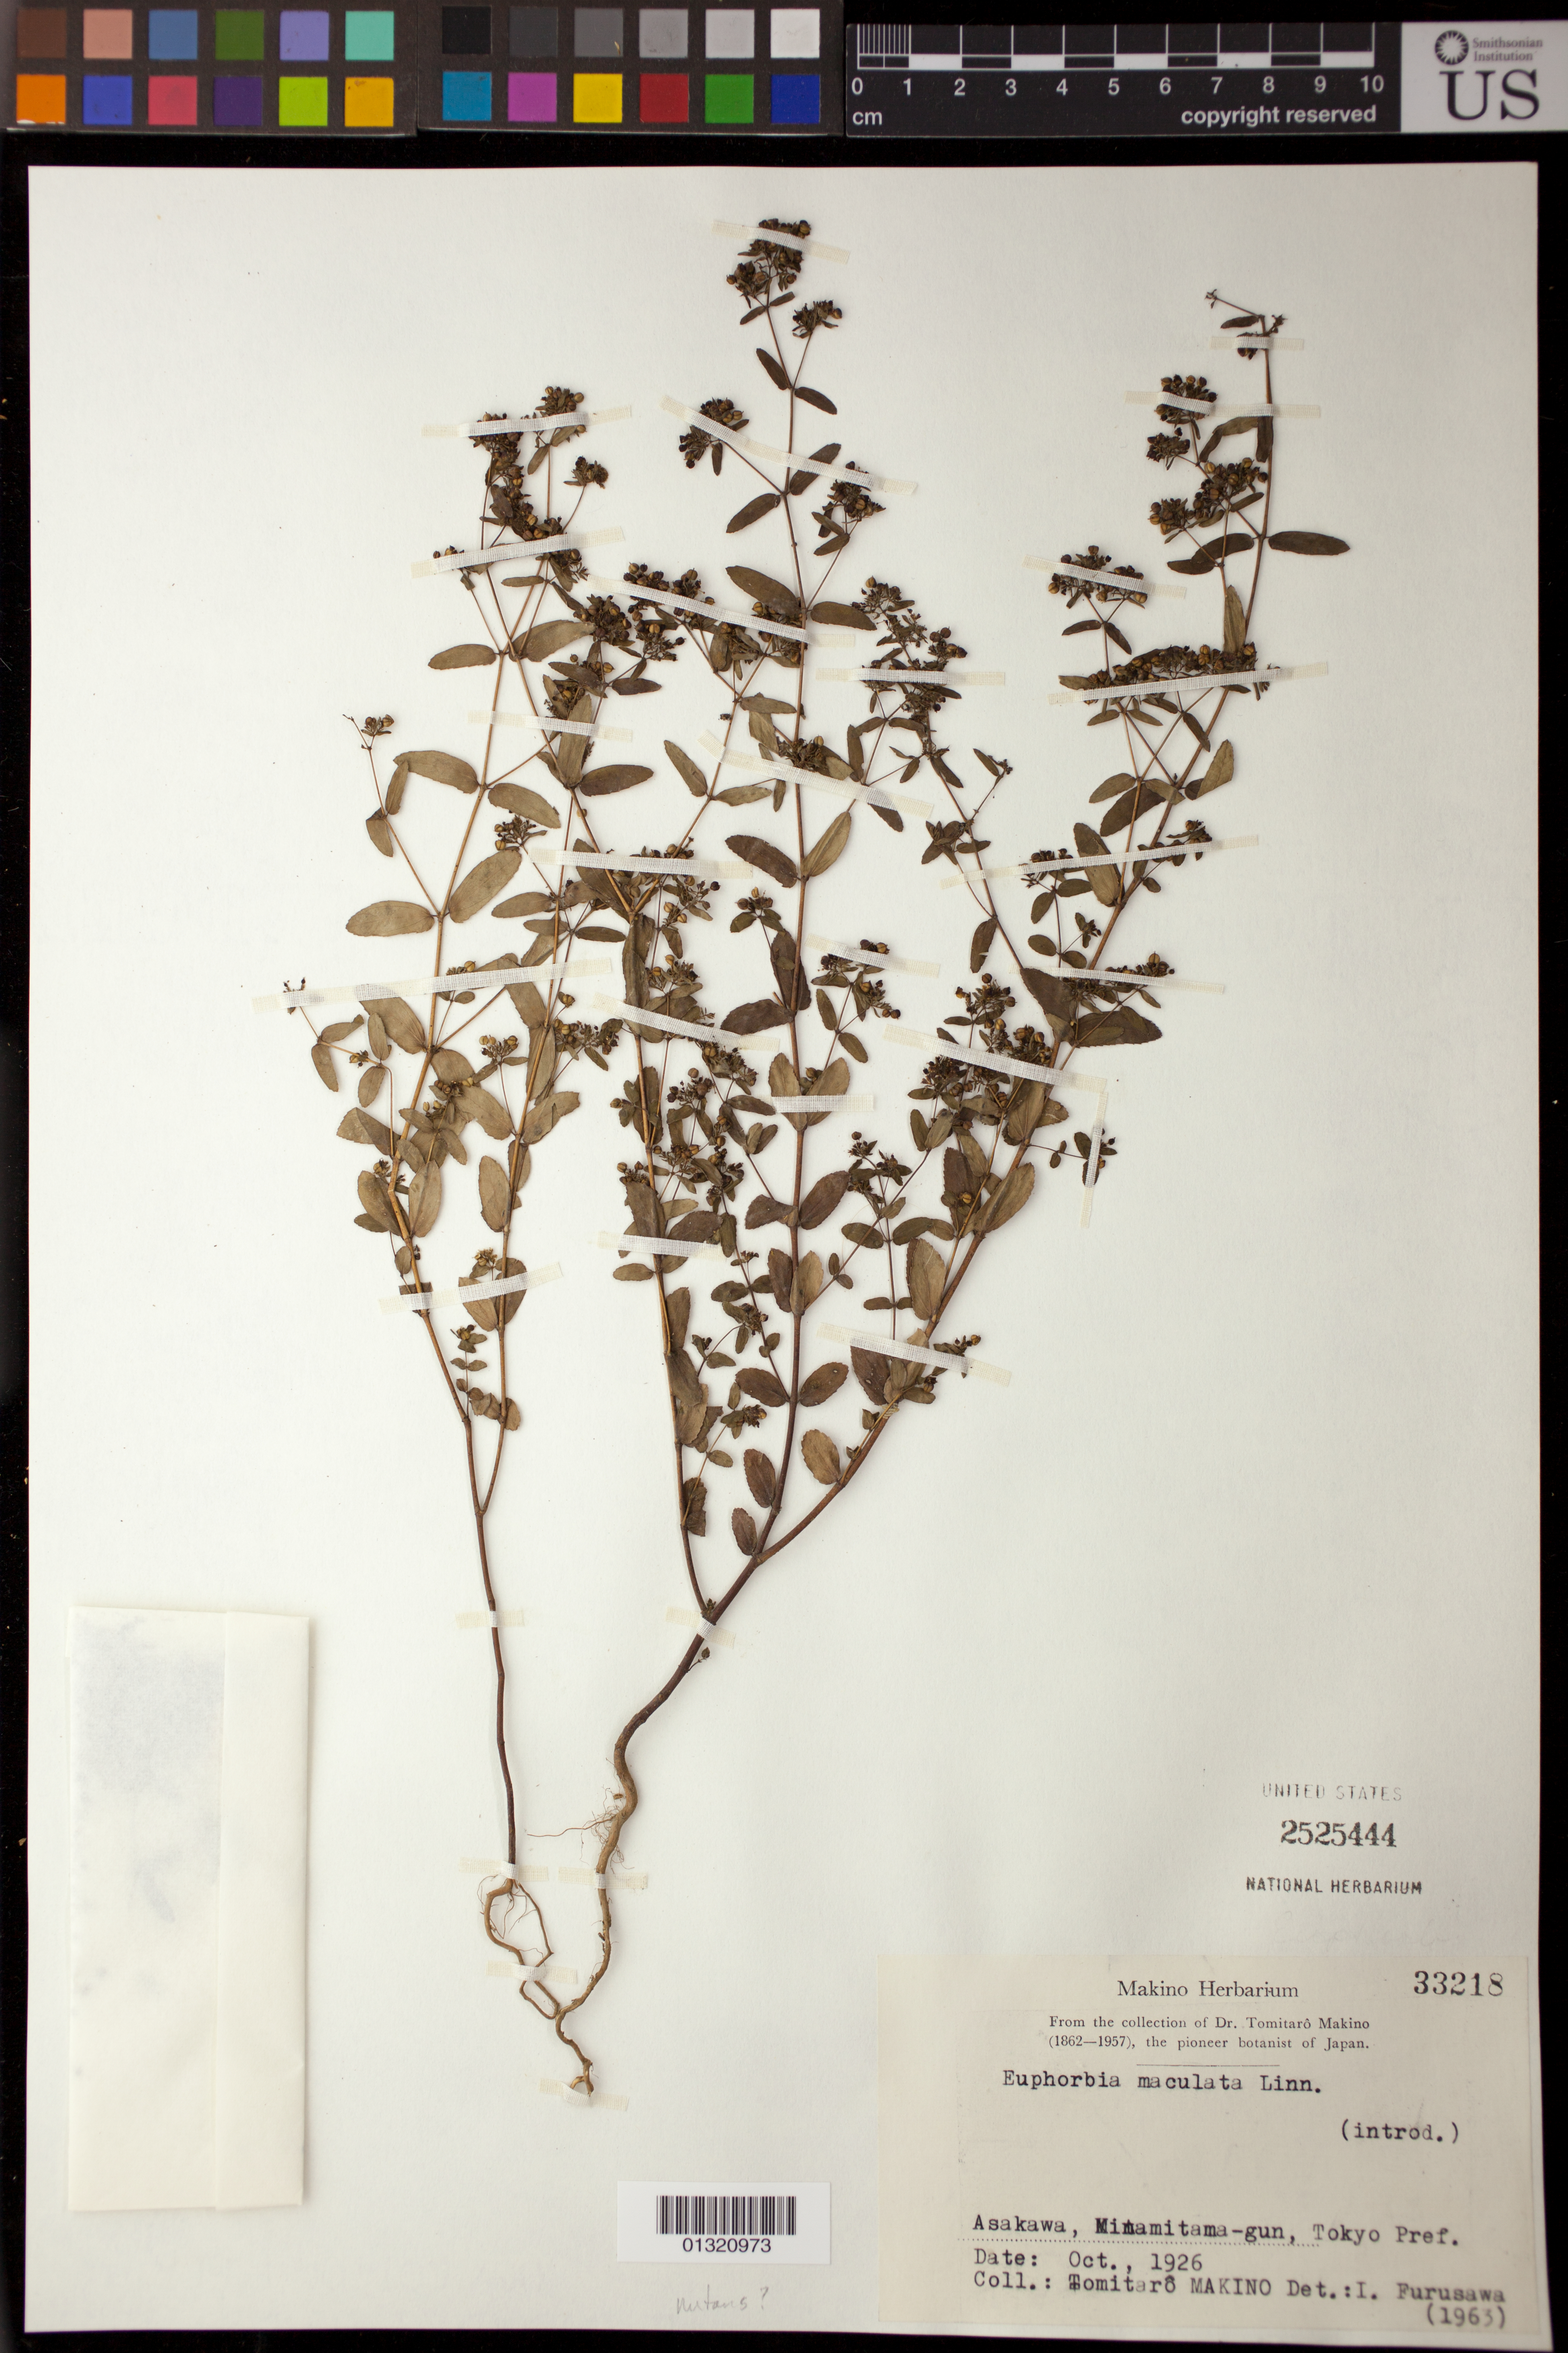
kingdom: Plantae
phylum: Tracheophyta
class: Magnoliopsida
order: Malpighiales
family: Euphorbiaceae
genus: Euphorbia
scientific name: Euphorbia maculata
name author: L.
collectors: T. Makino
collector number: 33218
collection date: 1926-10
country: Japan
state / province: Hukusima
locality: Asakawa, Minamitama-gun. Tokyo Pref.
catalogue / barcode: US 2525444